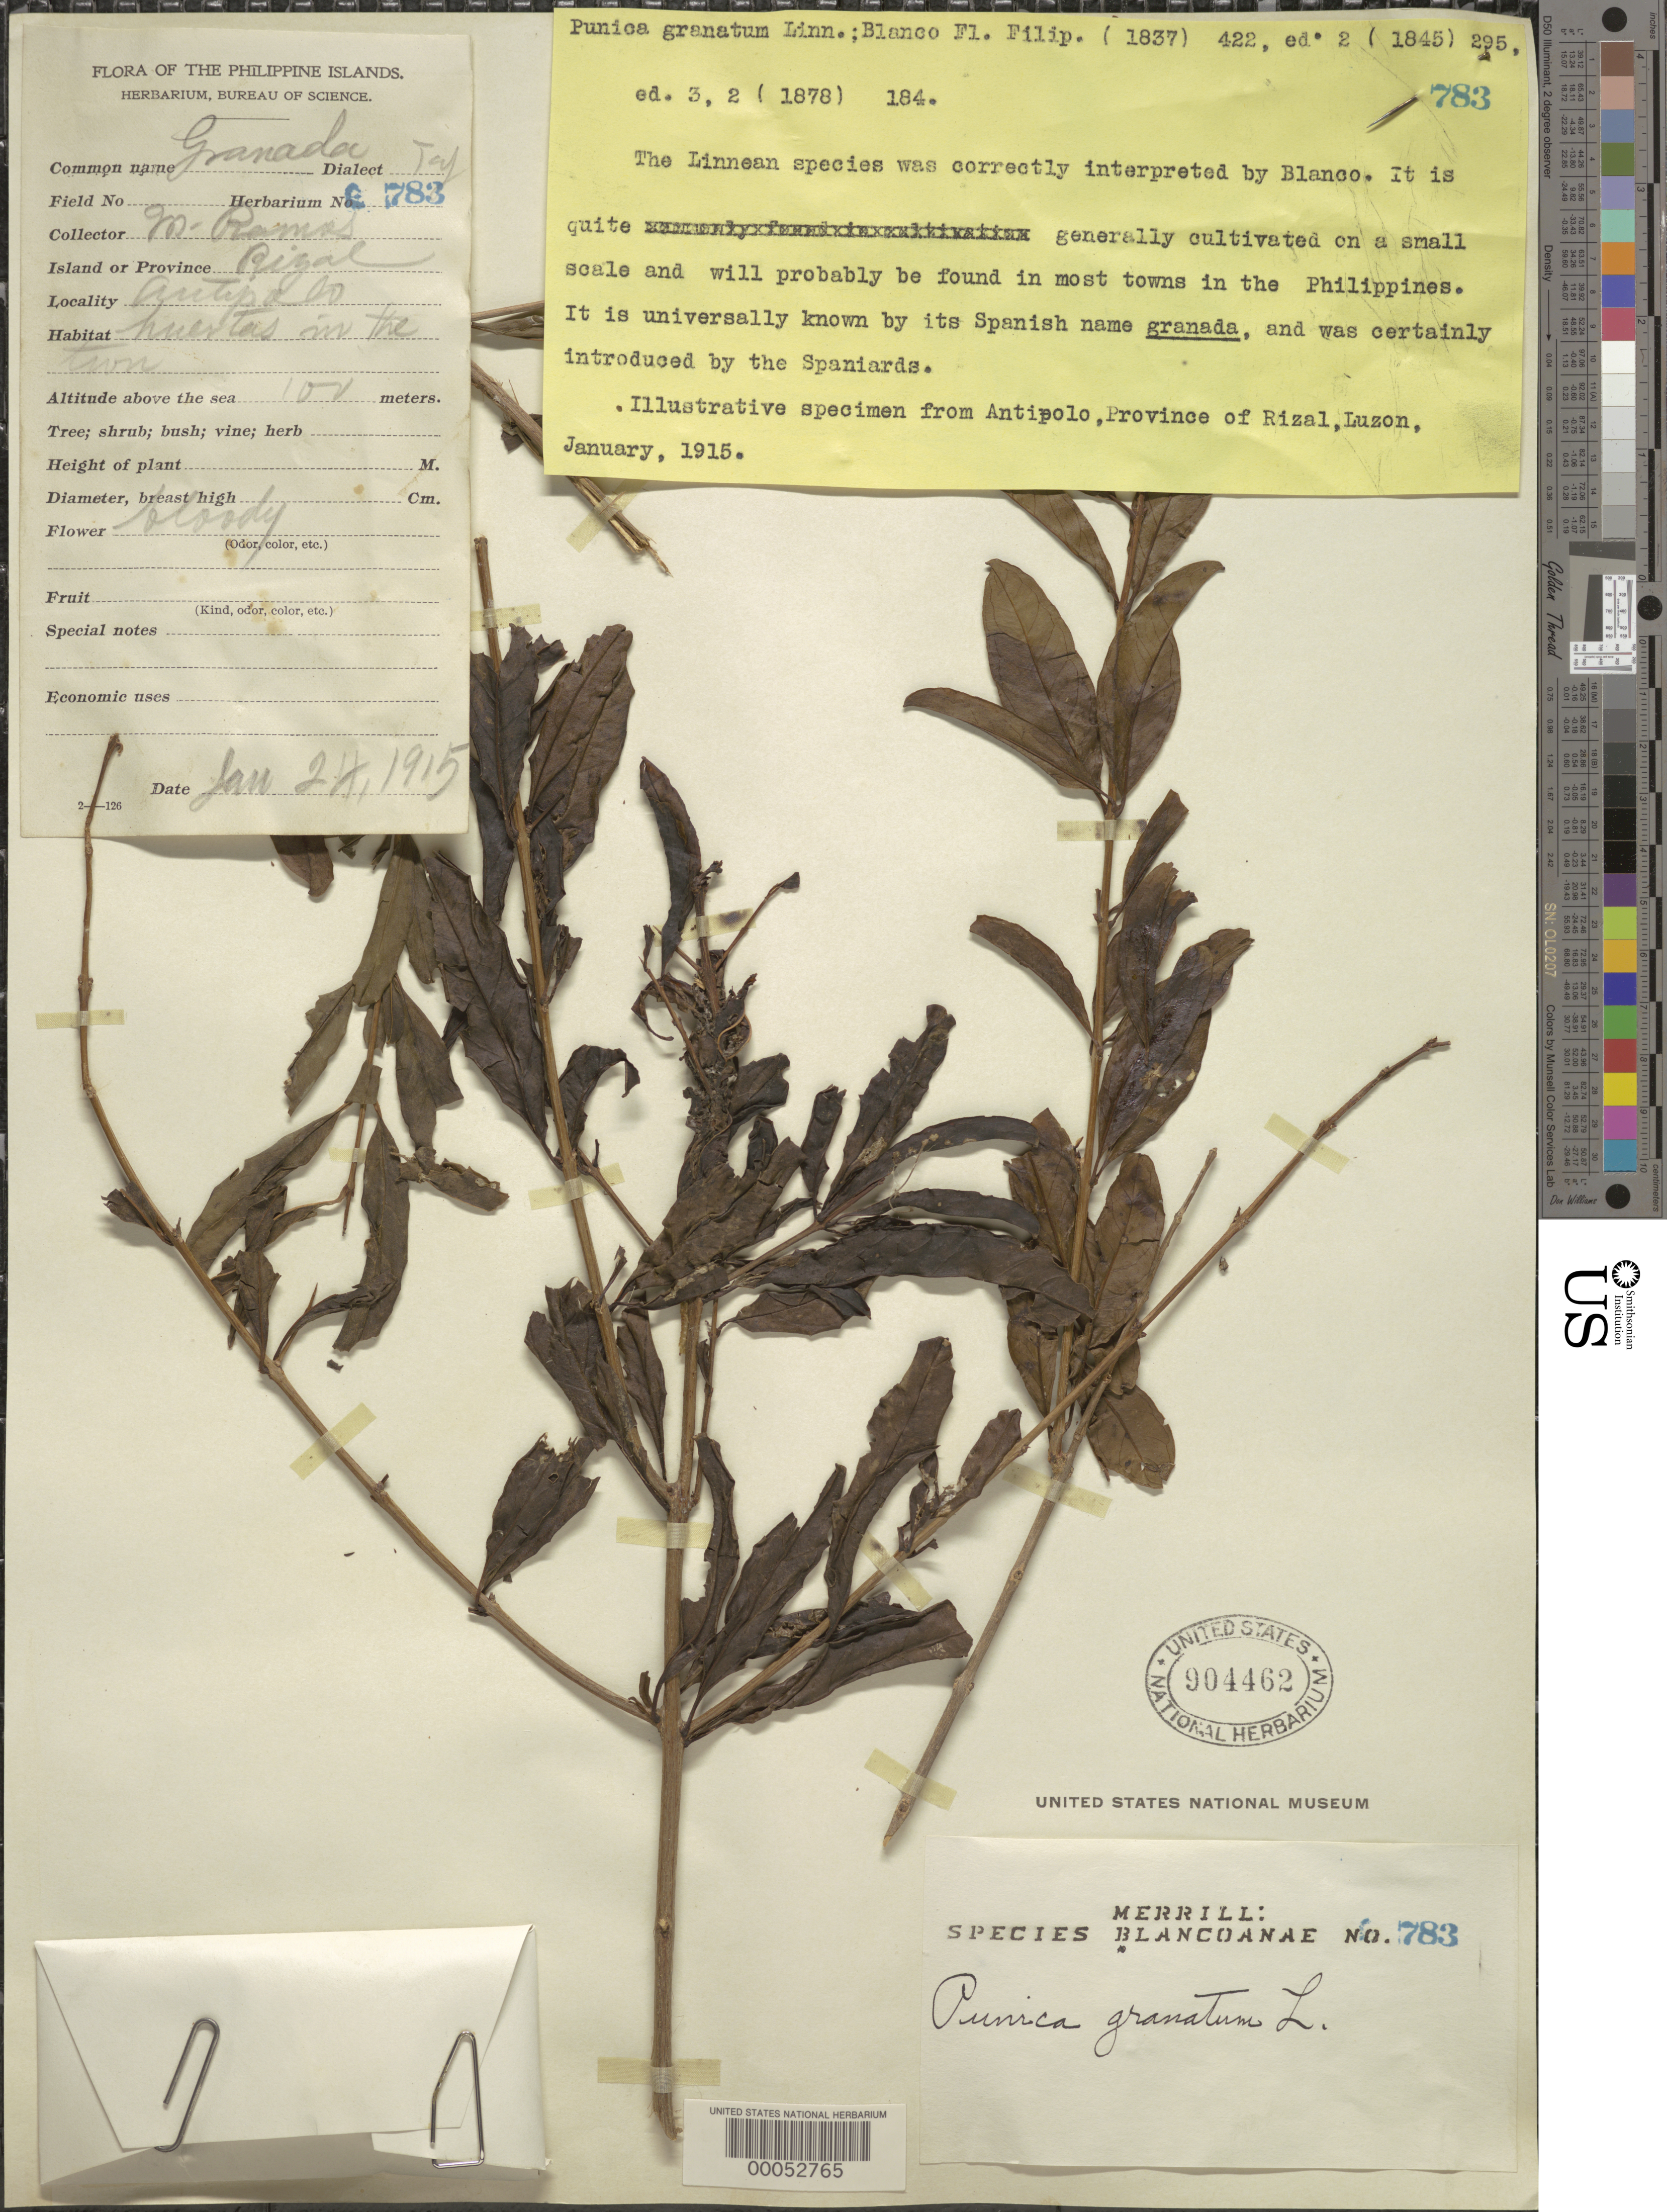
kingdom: Plantae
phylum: Tracheophyta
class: Magnoliopsida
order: Myrtales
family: Lythraceae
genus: Punica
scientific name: Punica granatum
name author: L.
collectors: M. Ramos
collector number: Sp. Blancoan. 0783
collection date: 1915-01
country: Philippines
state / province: Calabarzon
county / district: Rizal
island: Luzon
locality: Antipolo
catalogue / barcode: US 904462